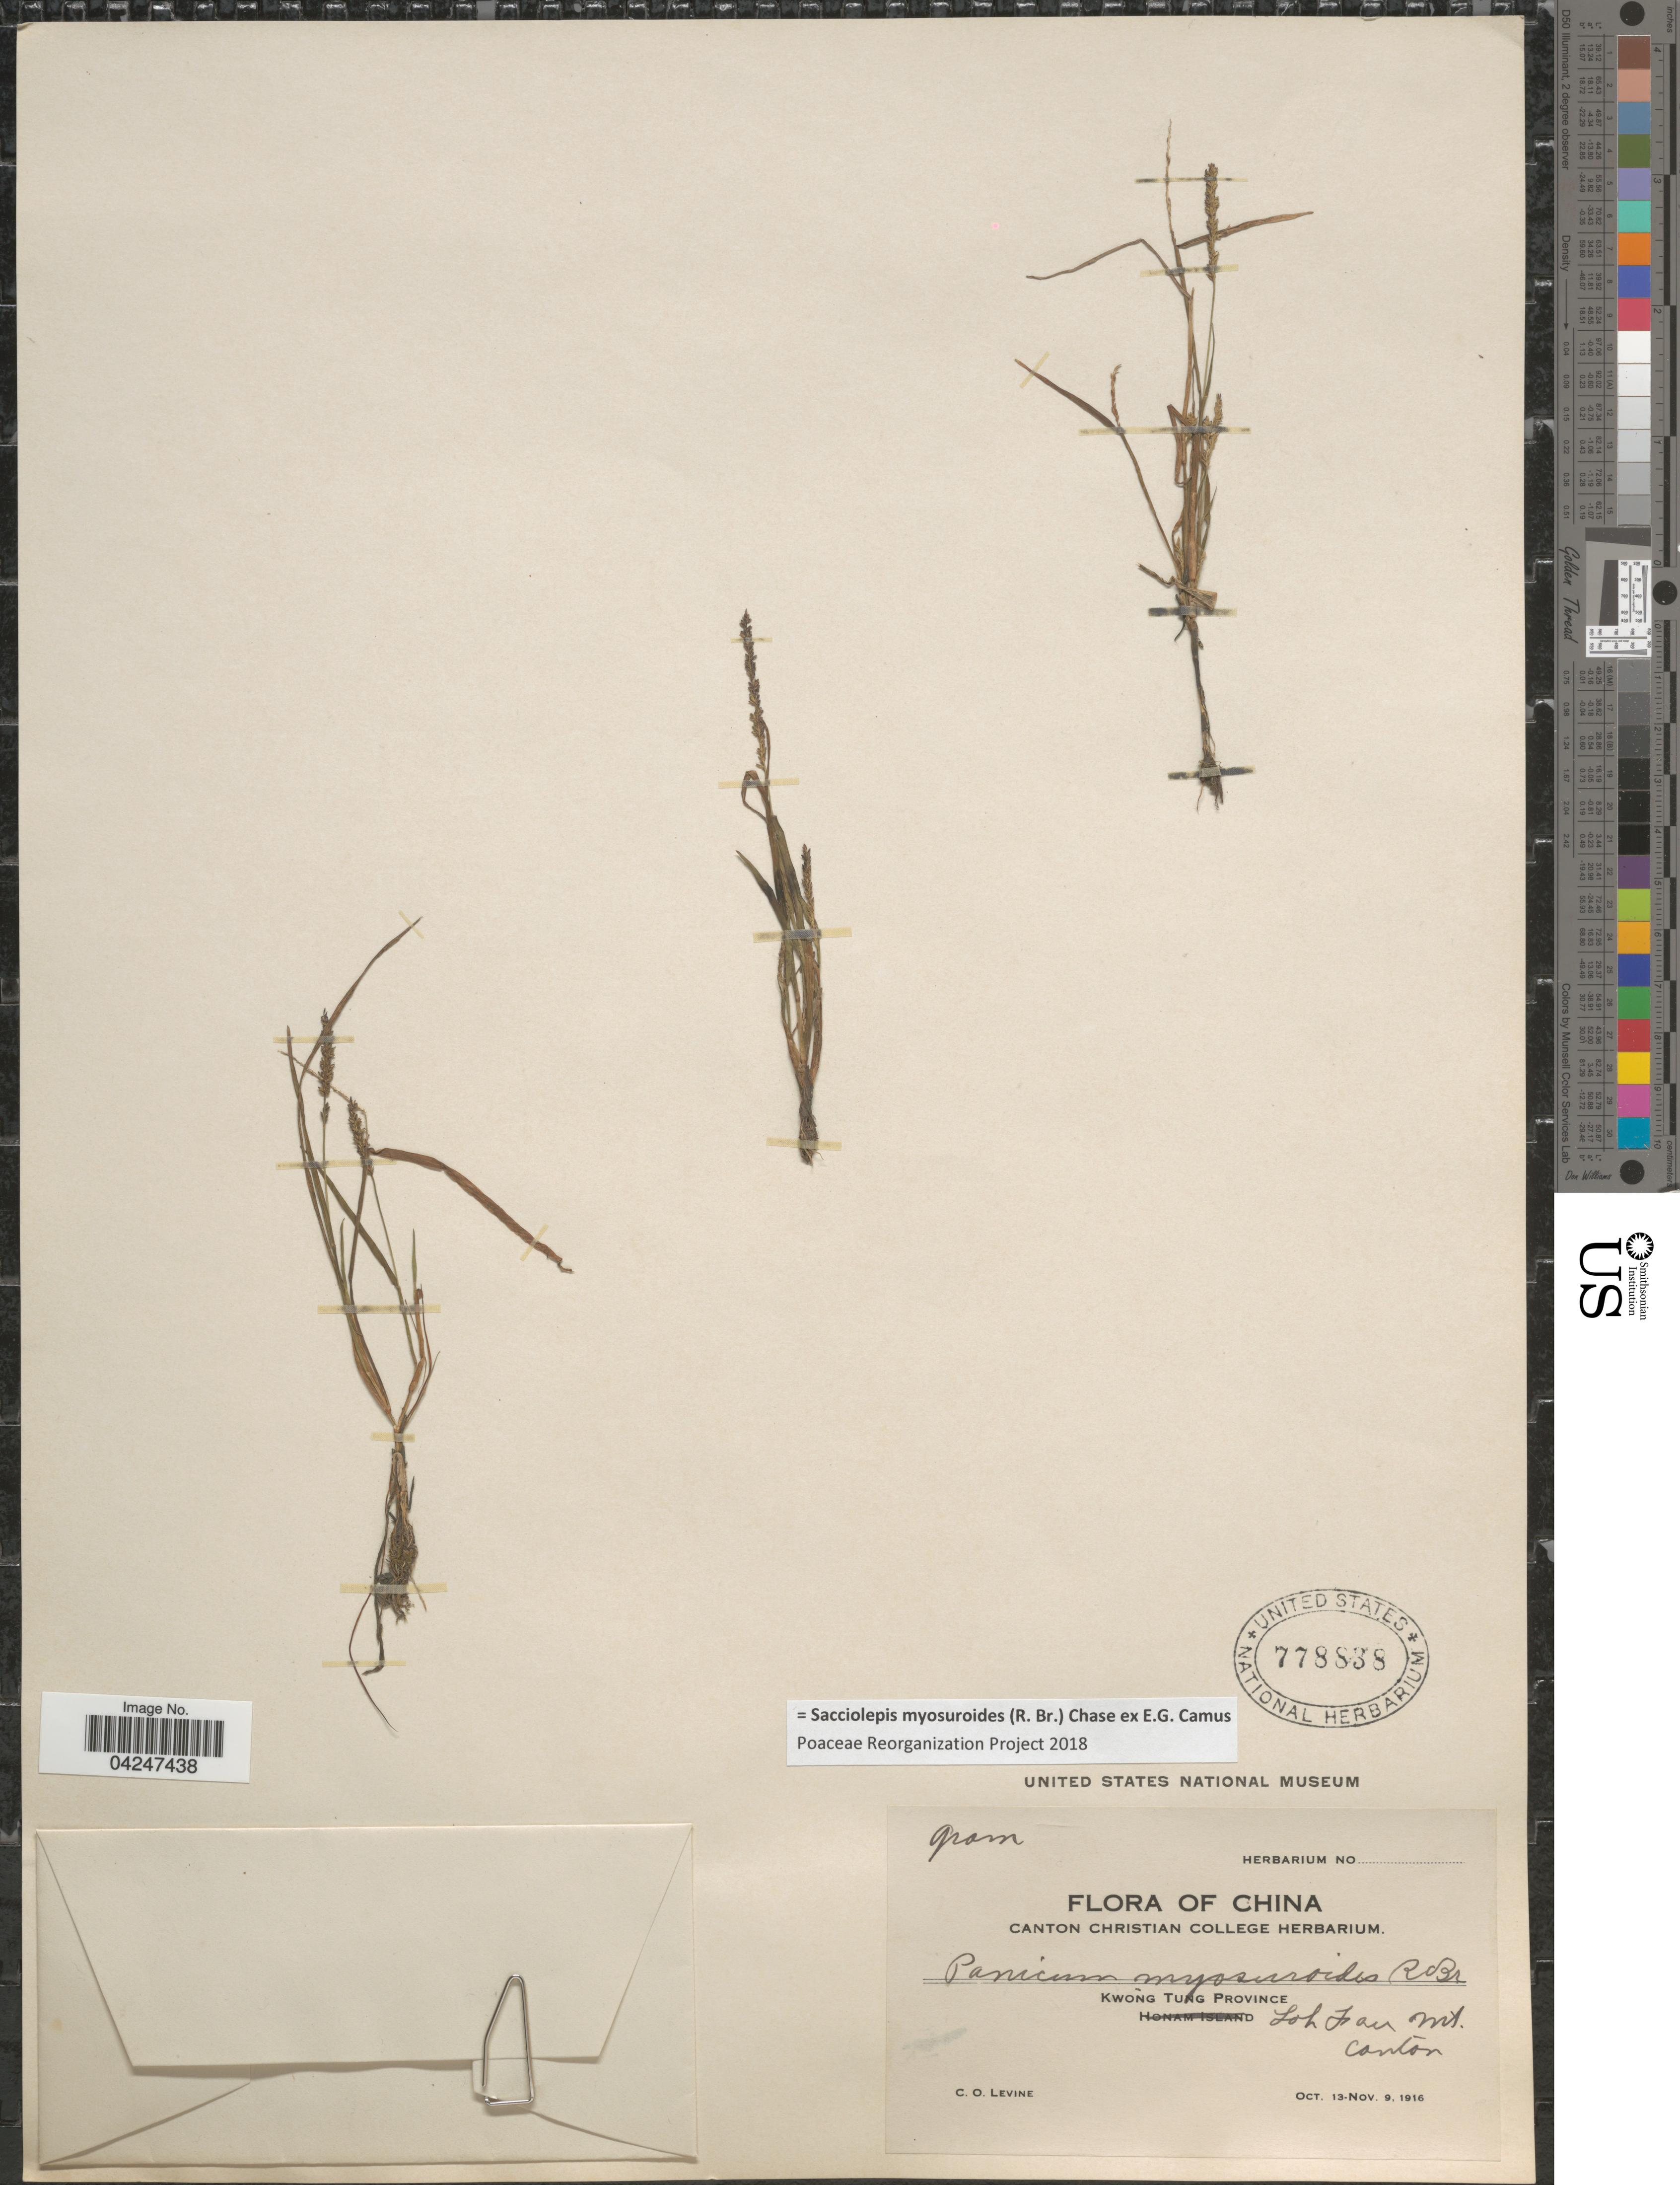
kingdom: Plantae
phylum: Tracheophyta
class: Liliopsida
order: Poales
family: Poaceae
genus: Sacciolepis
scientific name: Sacciolepis myosuroides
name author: (R. Br.) Chase ex E.G. Camus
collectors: C. O. Levine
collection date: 1916-10-13/1916-11-09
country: China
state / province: Guangdong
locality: Kwong Tung Province. Loh Fau Mt. Canton.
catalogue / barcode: US 778838